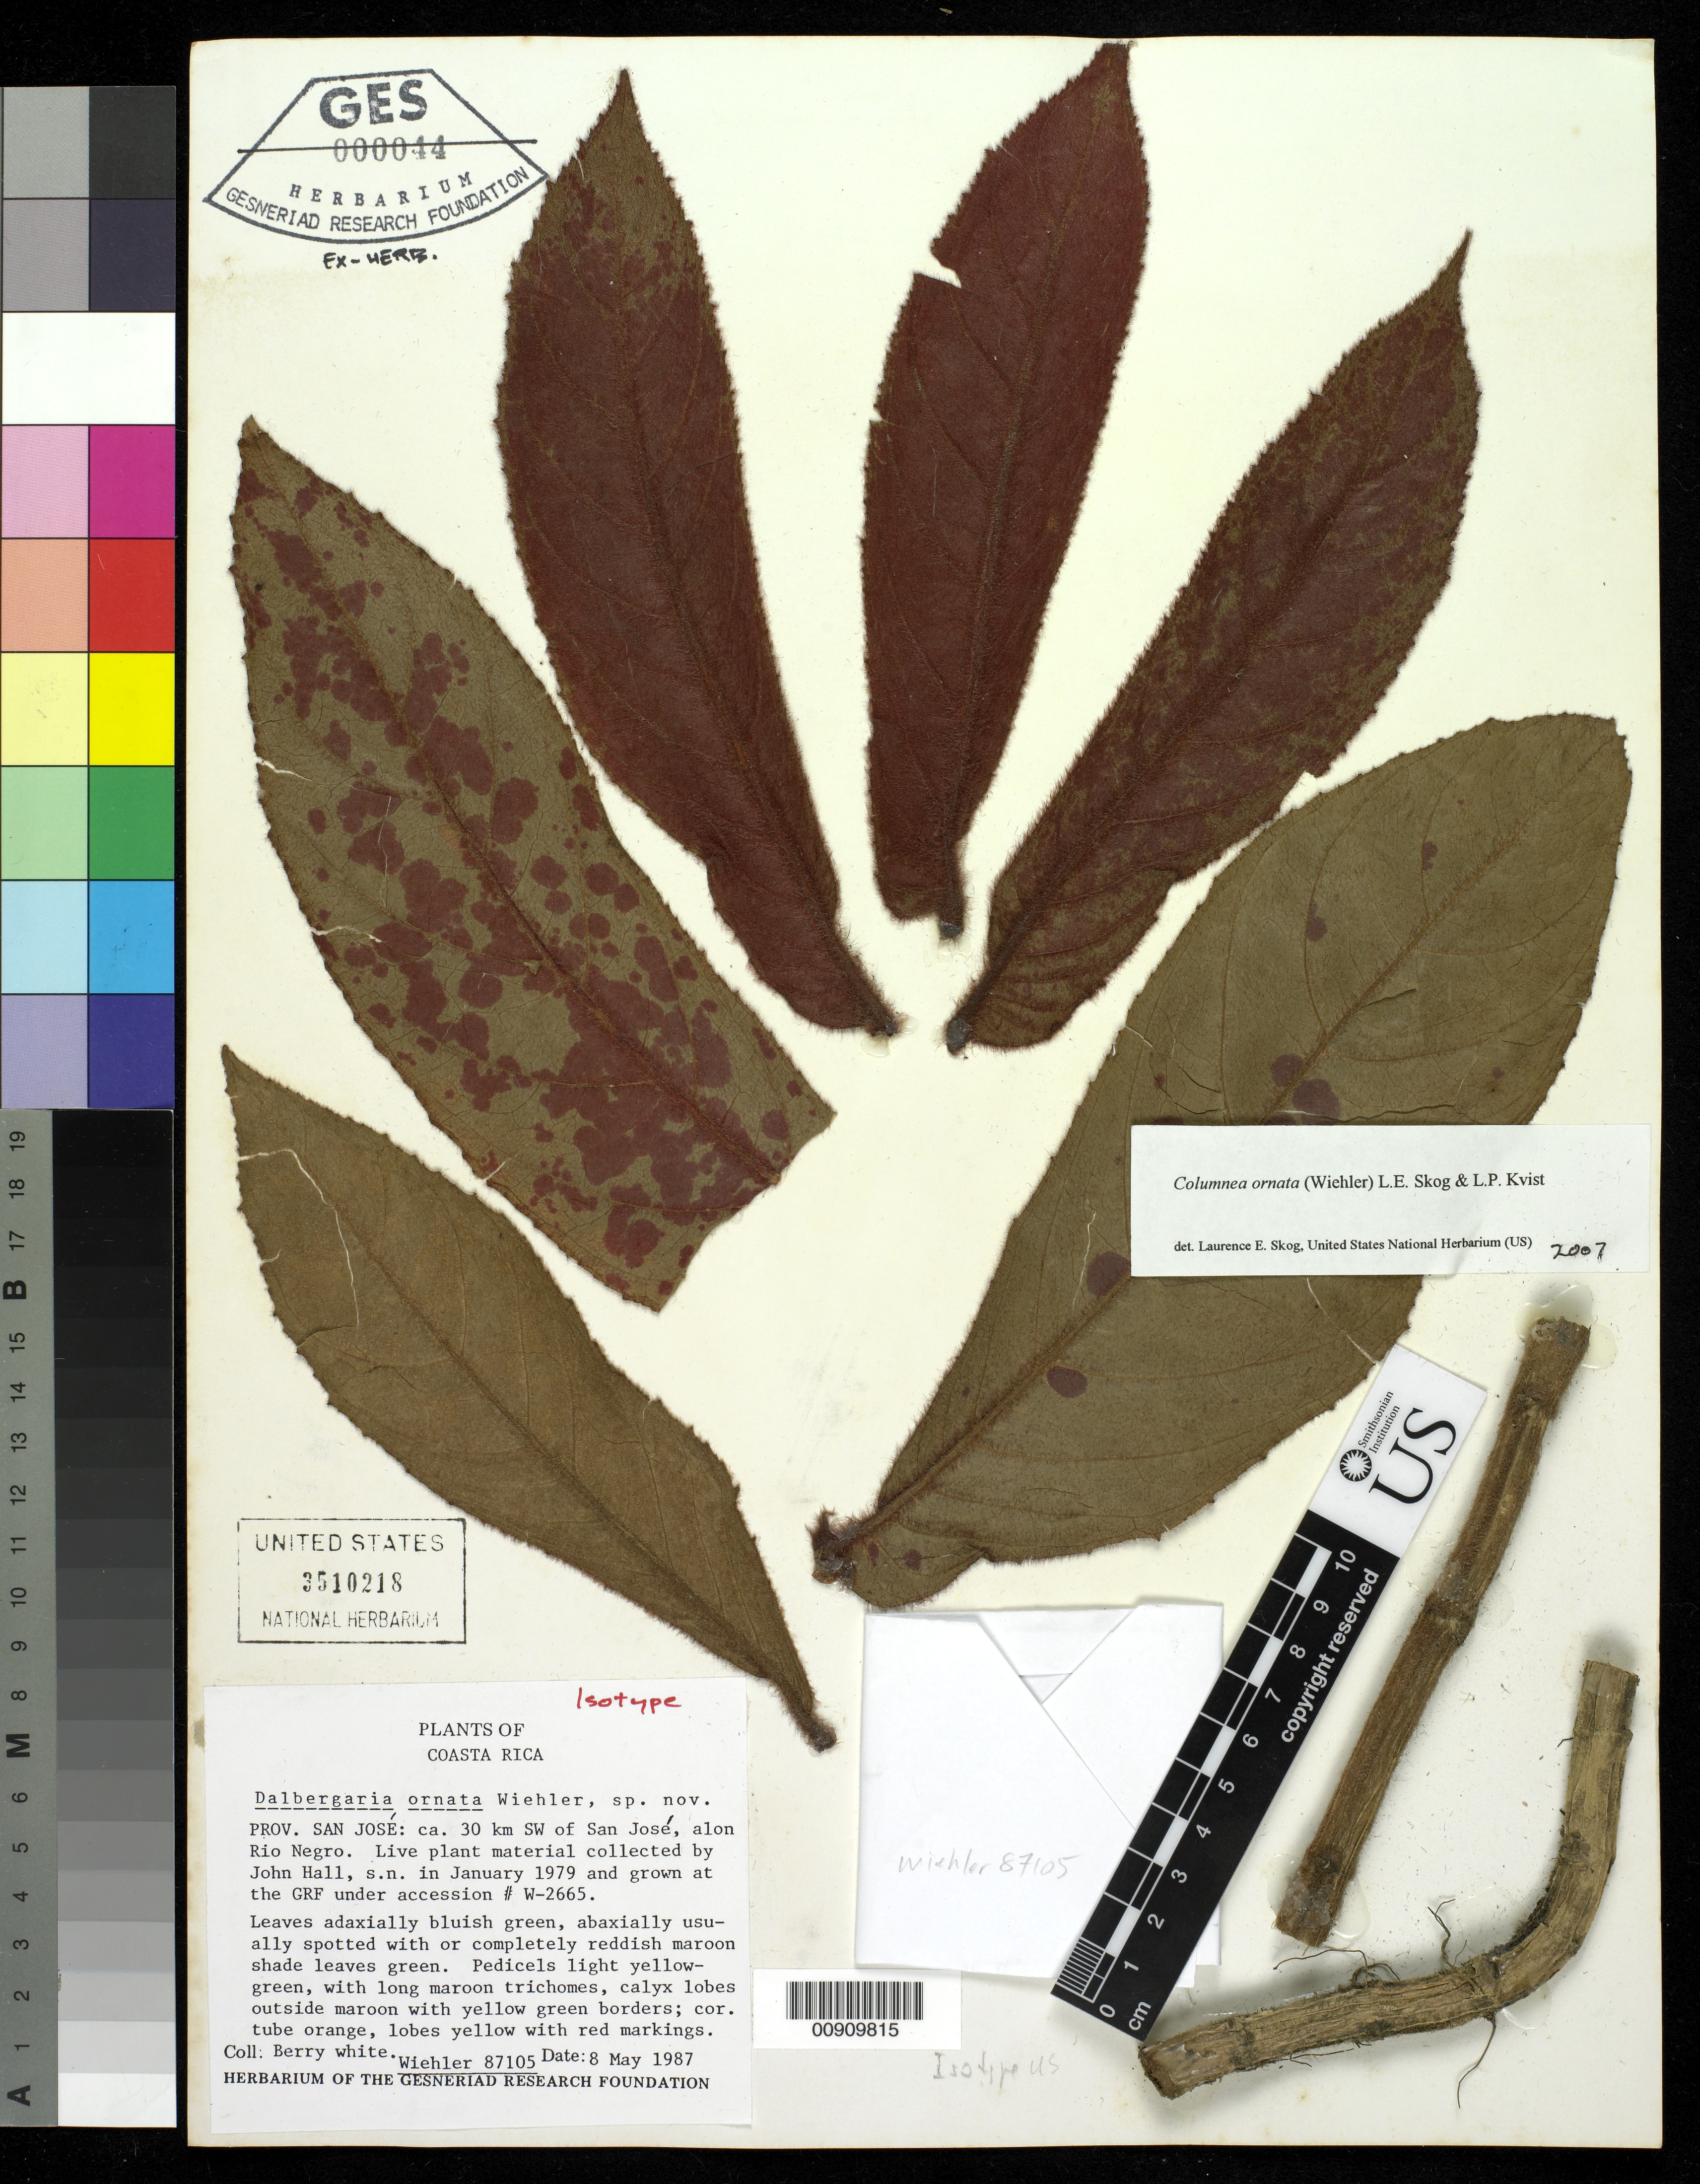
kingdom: Plantae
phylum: Tracheophyta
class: Magnoliopsida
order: Lamiales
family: Gesneriaceae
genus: Dalbergaria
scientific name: Dalbergaria ornata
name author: Wiehler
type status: Isotype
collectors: H. J. Wiehler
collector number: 87105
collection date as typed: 08 May 1987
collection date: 1987-05-08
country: Costa Rica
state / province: San José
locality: Prov. San José: ca. 30 km SW of San José, along Rio Negro.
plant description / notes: Cited by J.R. Clark et al., Selbyana 24: 119-140 (2003).; Live plant material collected by John Hall, s.n. in January 1979 and grown at the GRF under accession #W-2665.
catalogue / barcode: US 3510218